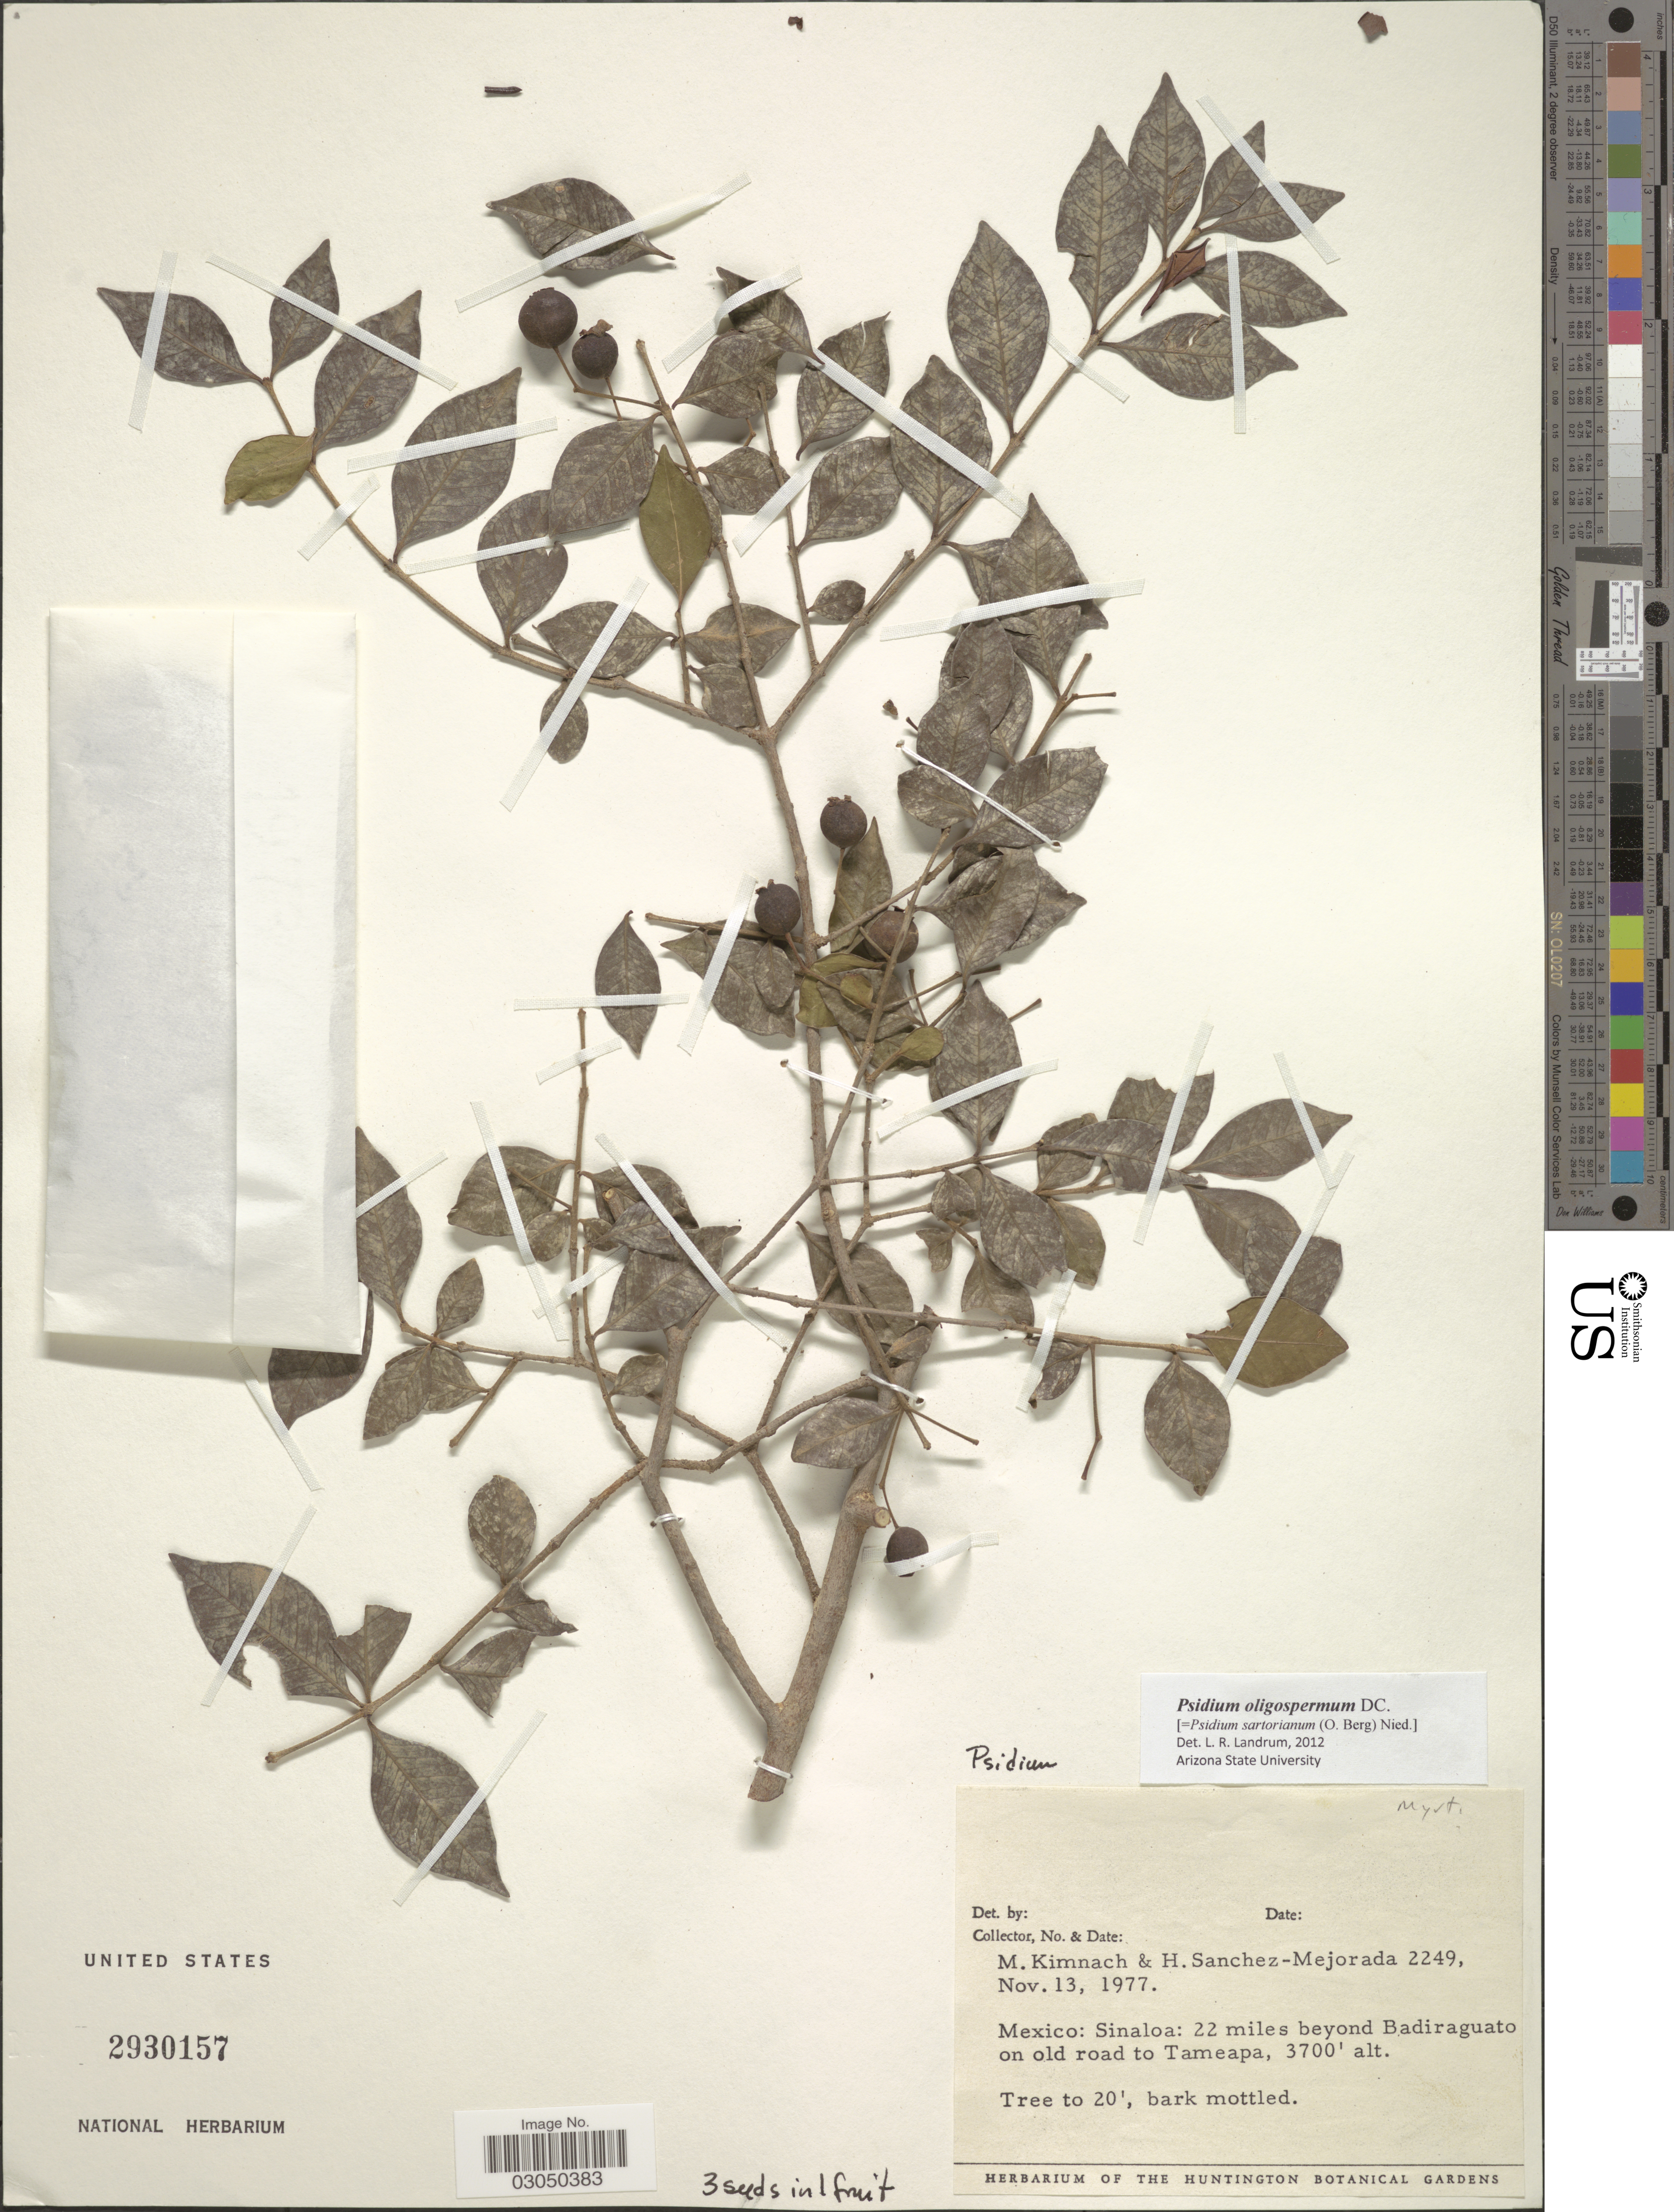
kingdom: Plantae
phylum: Tracheophyta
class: Magnoliopsida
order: Myrtales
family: Myrtaceae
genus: Psidium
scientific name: Psidium oligospermum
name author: Mart. ex DC.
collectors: M. W. Kimnach & H. Sánchez-Mejorada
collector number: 2249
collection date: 1977-11-13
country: Mexico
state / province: Sinaloa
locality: Sinaloa: 22 miles beyond Badiraguato on old road to Tameapa.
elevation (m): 1128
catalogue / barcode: US 2930157